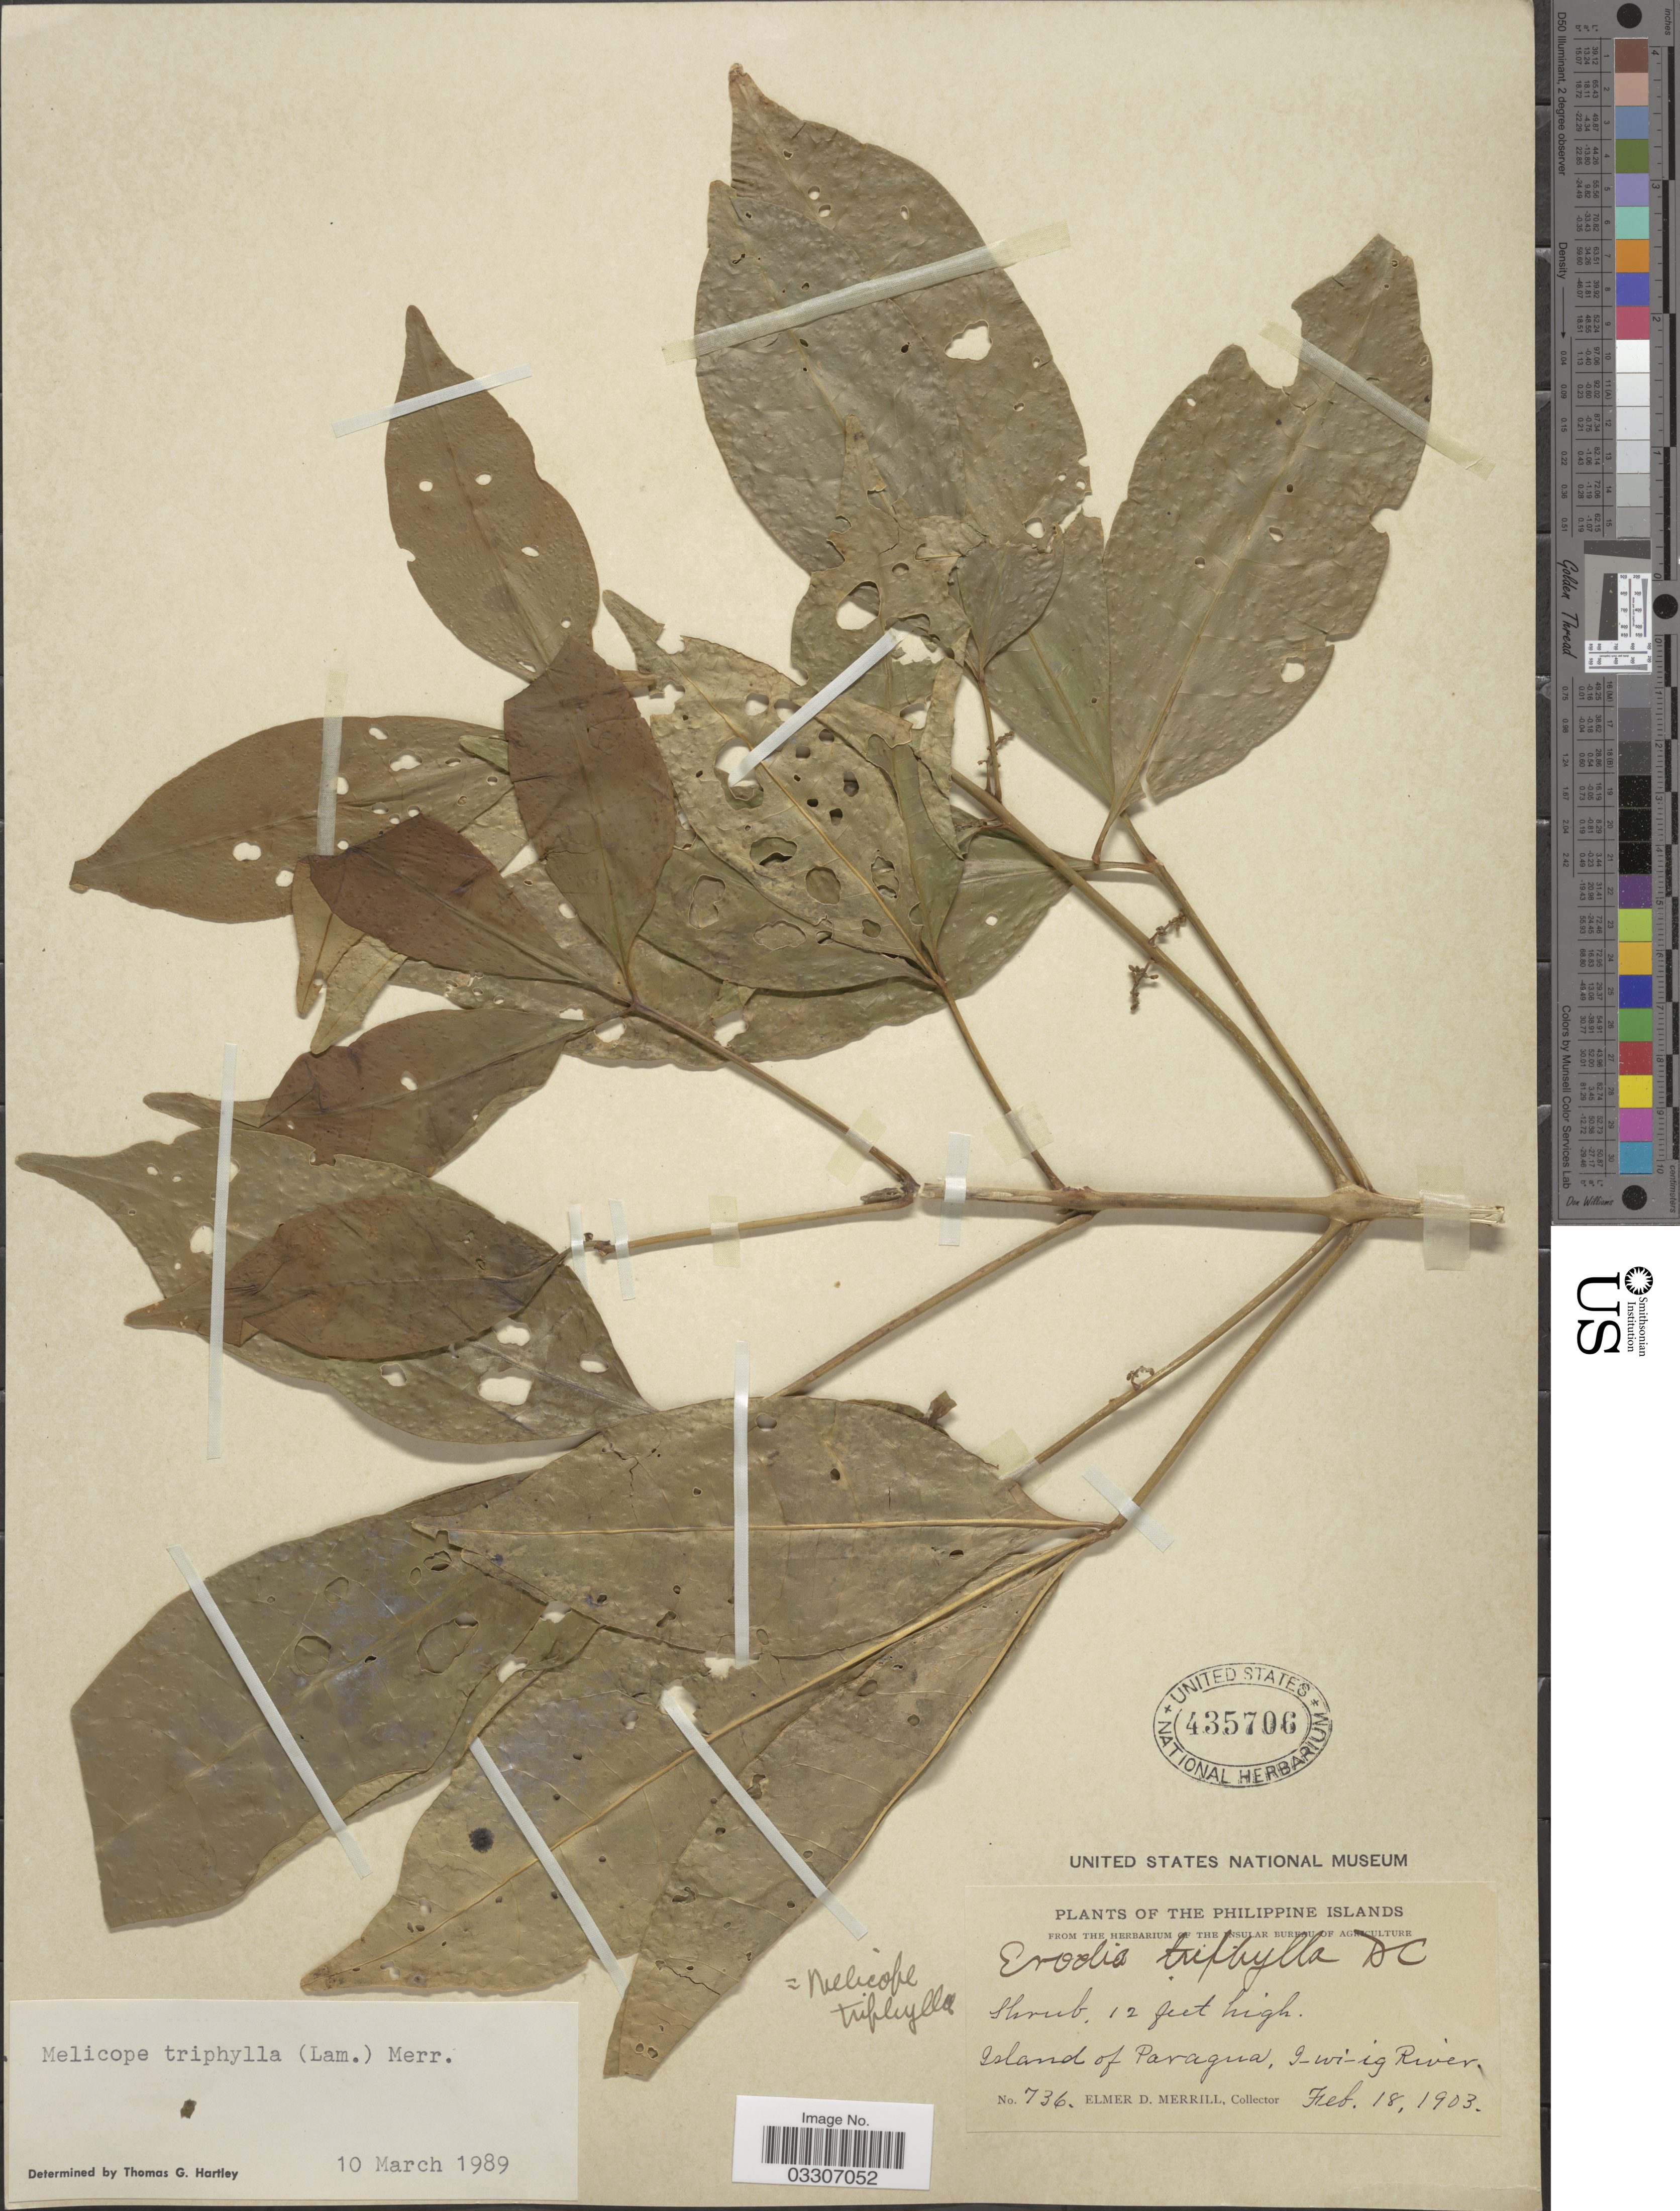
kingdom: Plantae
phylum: Tracheophyta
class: Magnoliopsida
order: Sapindales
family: Rutaceae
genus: Melicope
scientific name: Melicope triphylla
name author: (Lam.) Merr.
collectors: E. D. Merrill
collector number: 736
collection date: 1903-02-18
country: Philippines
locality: Island of Paragua, I_w_ig River.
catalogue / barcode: US 435706